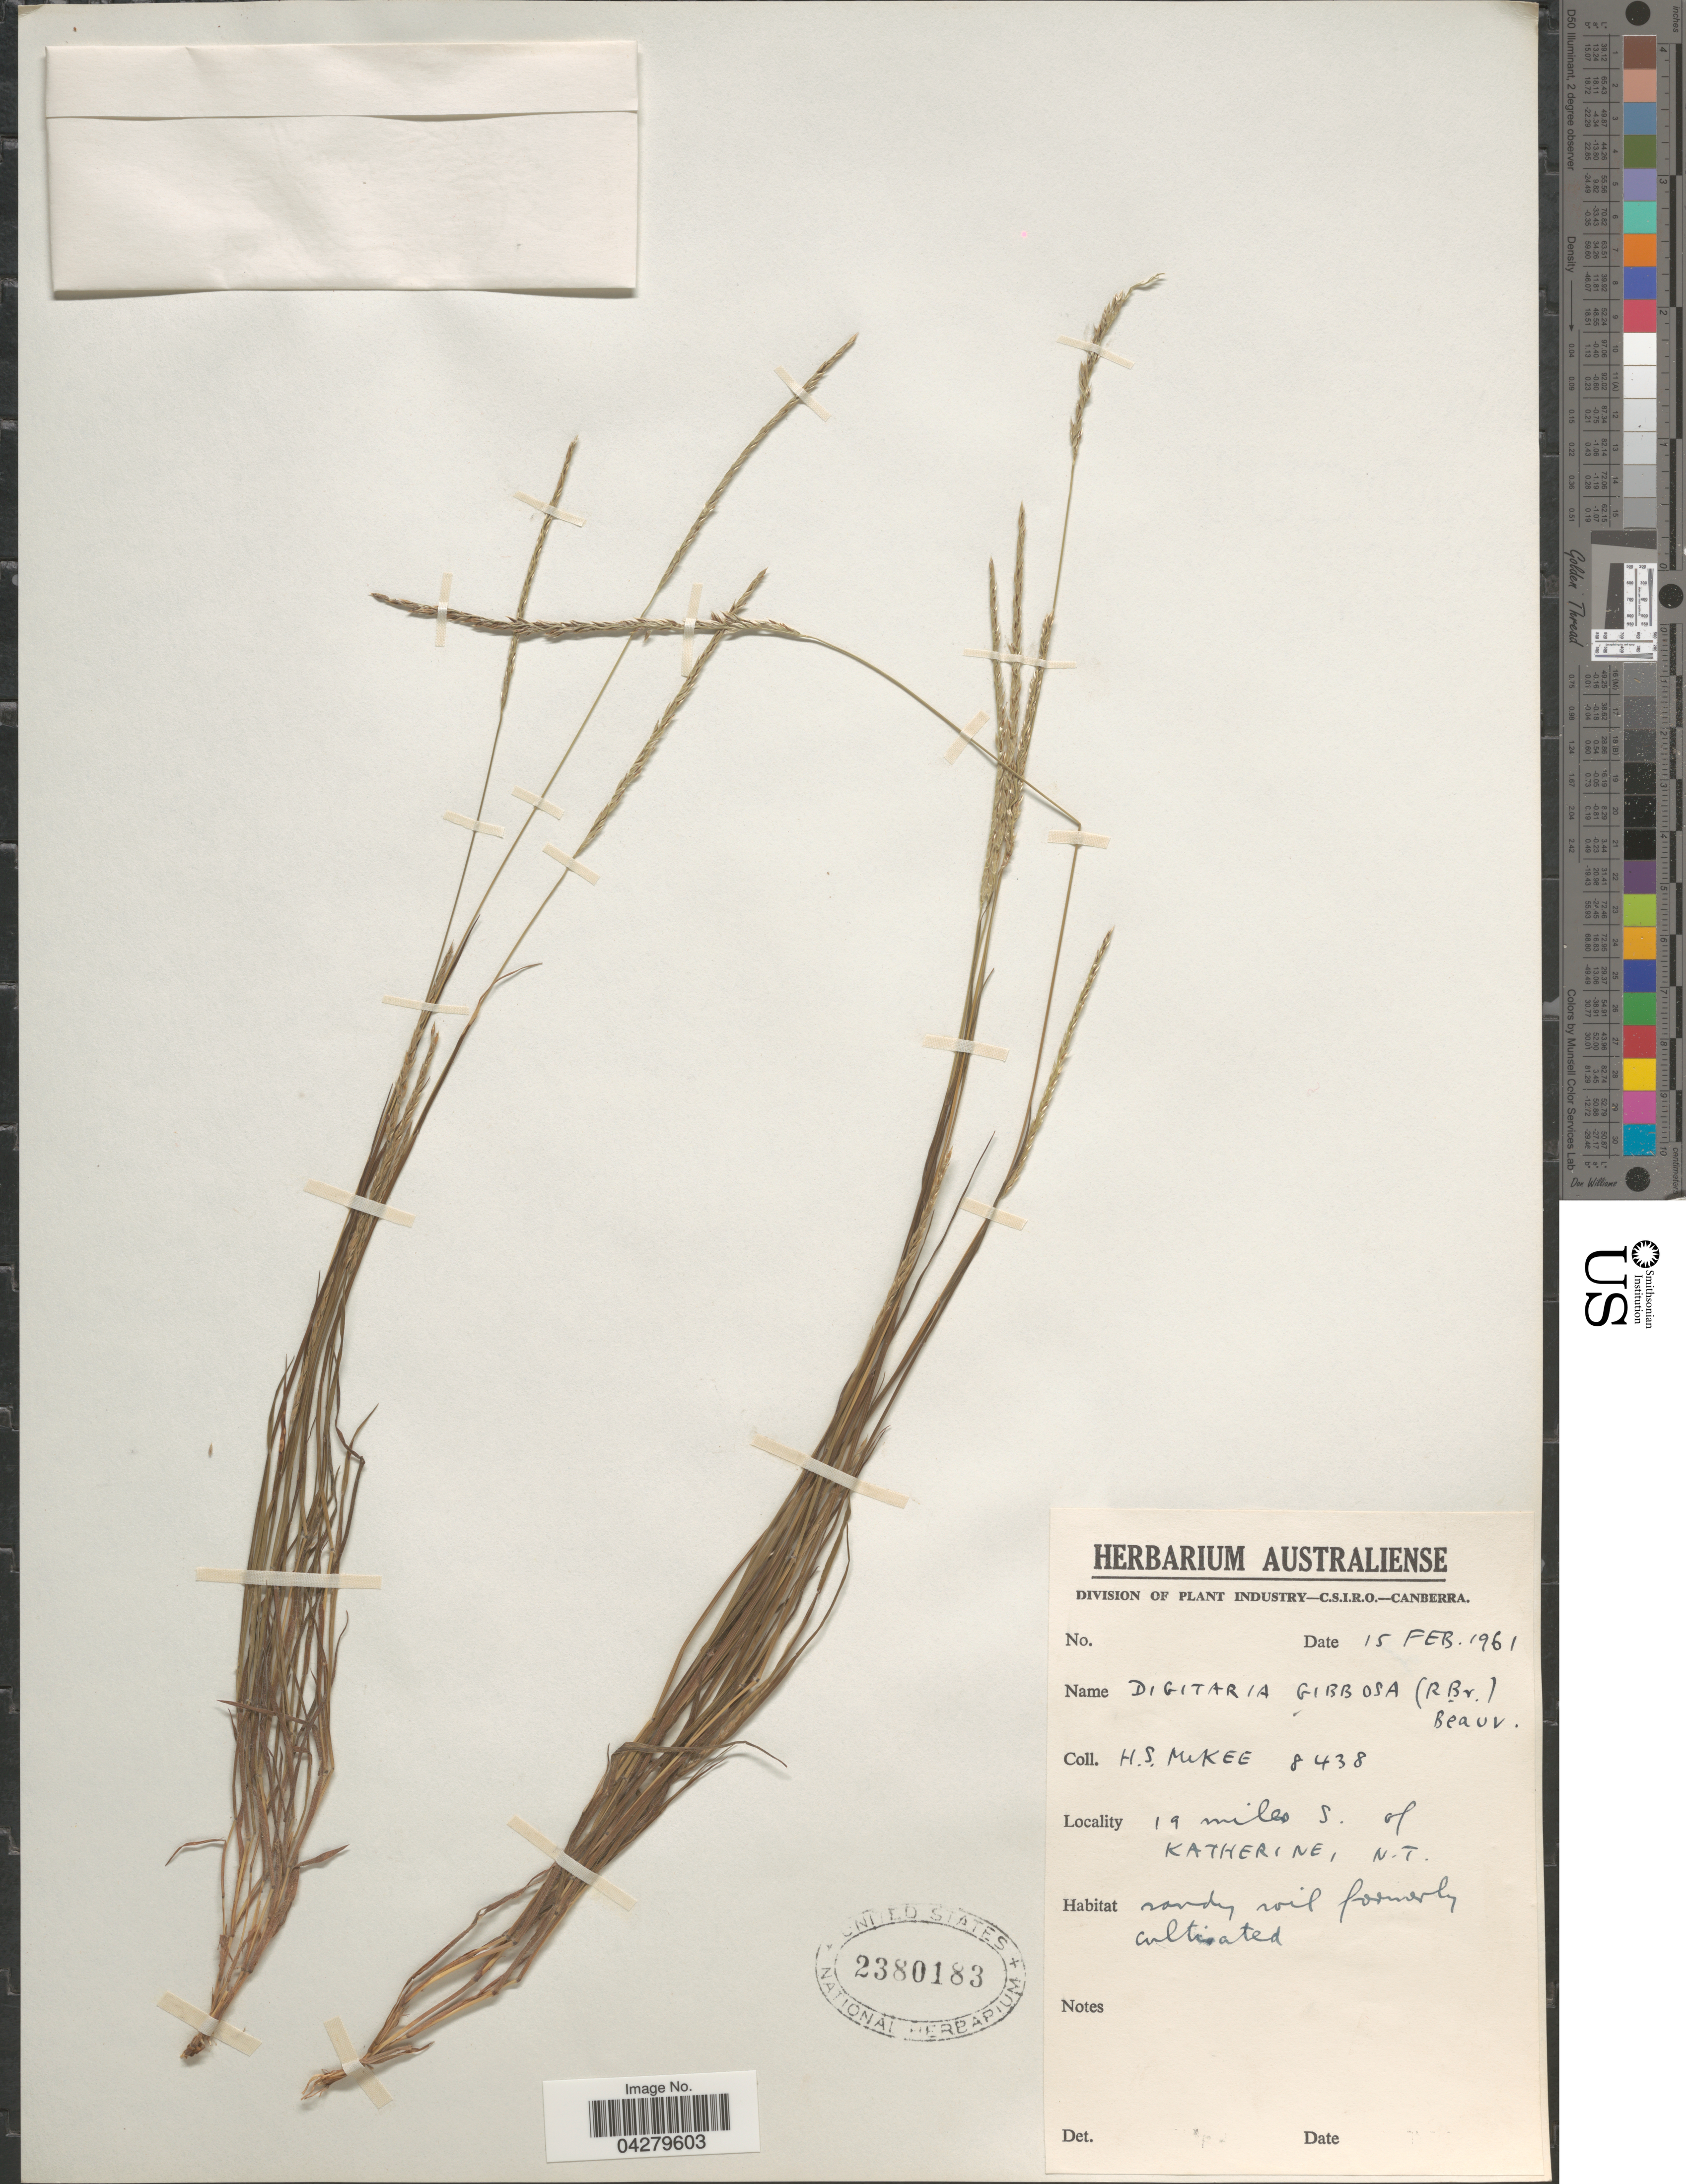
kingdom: Plantae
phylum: Tracheophyta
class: Liliopsida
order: Poales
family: Poaceae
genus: Digitaria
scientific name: Digitaria gibbosa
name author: (R. Br.) P. Beauv.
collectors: H. S. McKee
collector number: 8438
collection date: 1961-02-15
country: Australia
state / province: Northern Territory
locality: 19 miles S. of Katherine.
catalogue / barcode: US 2380183